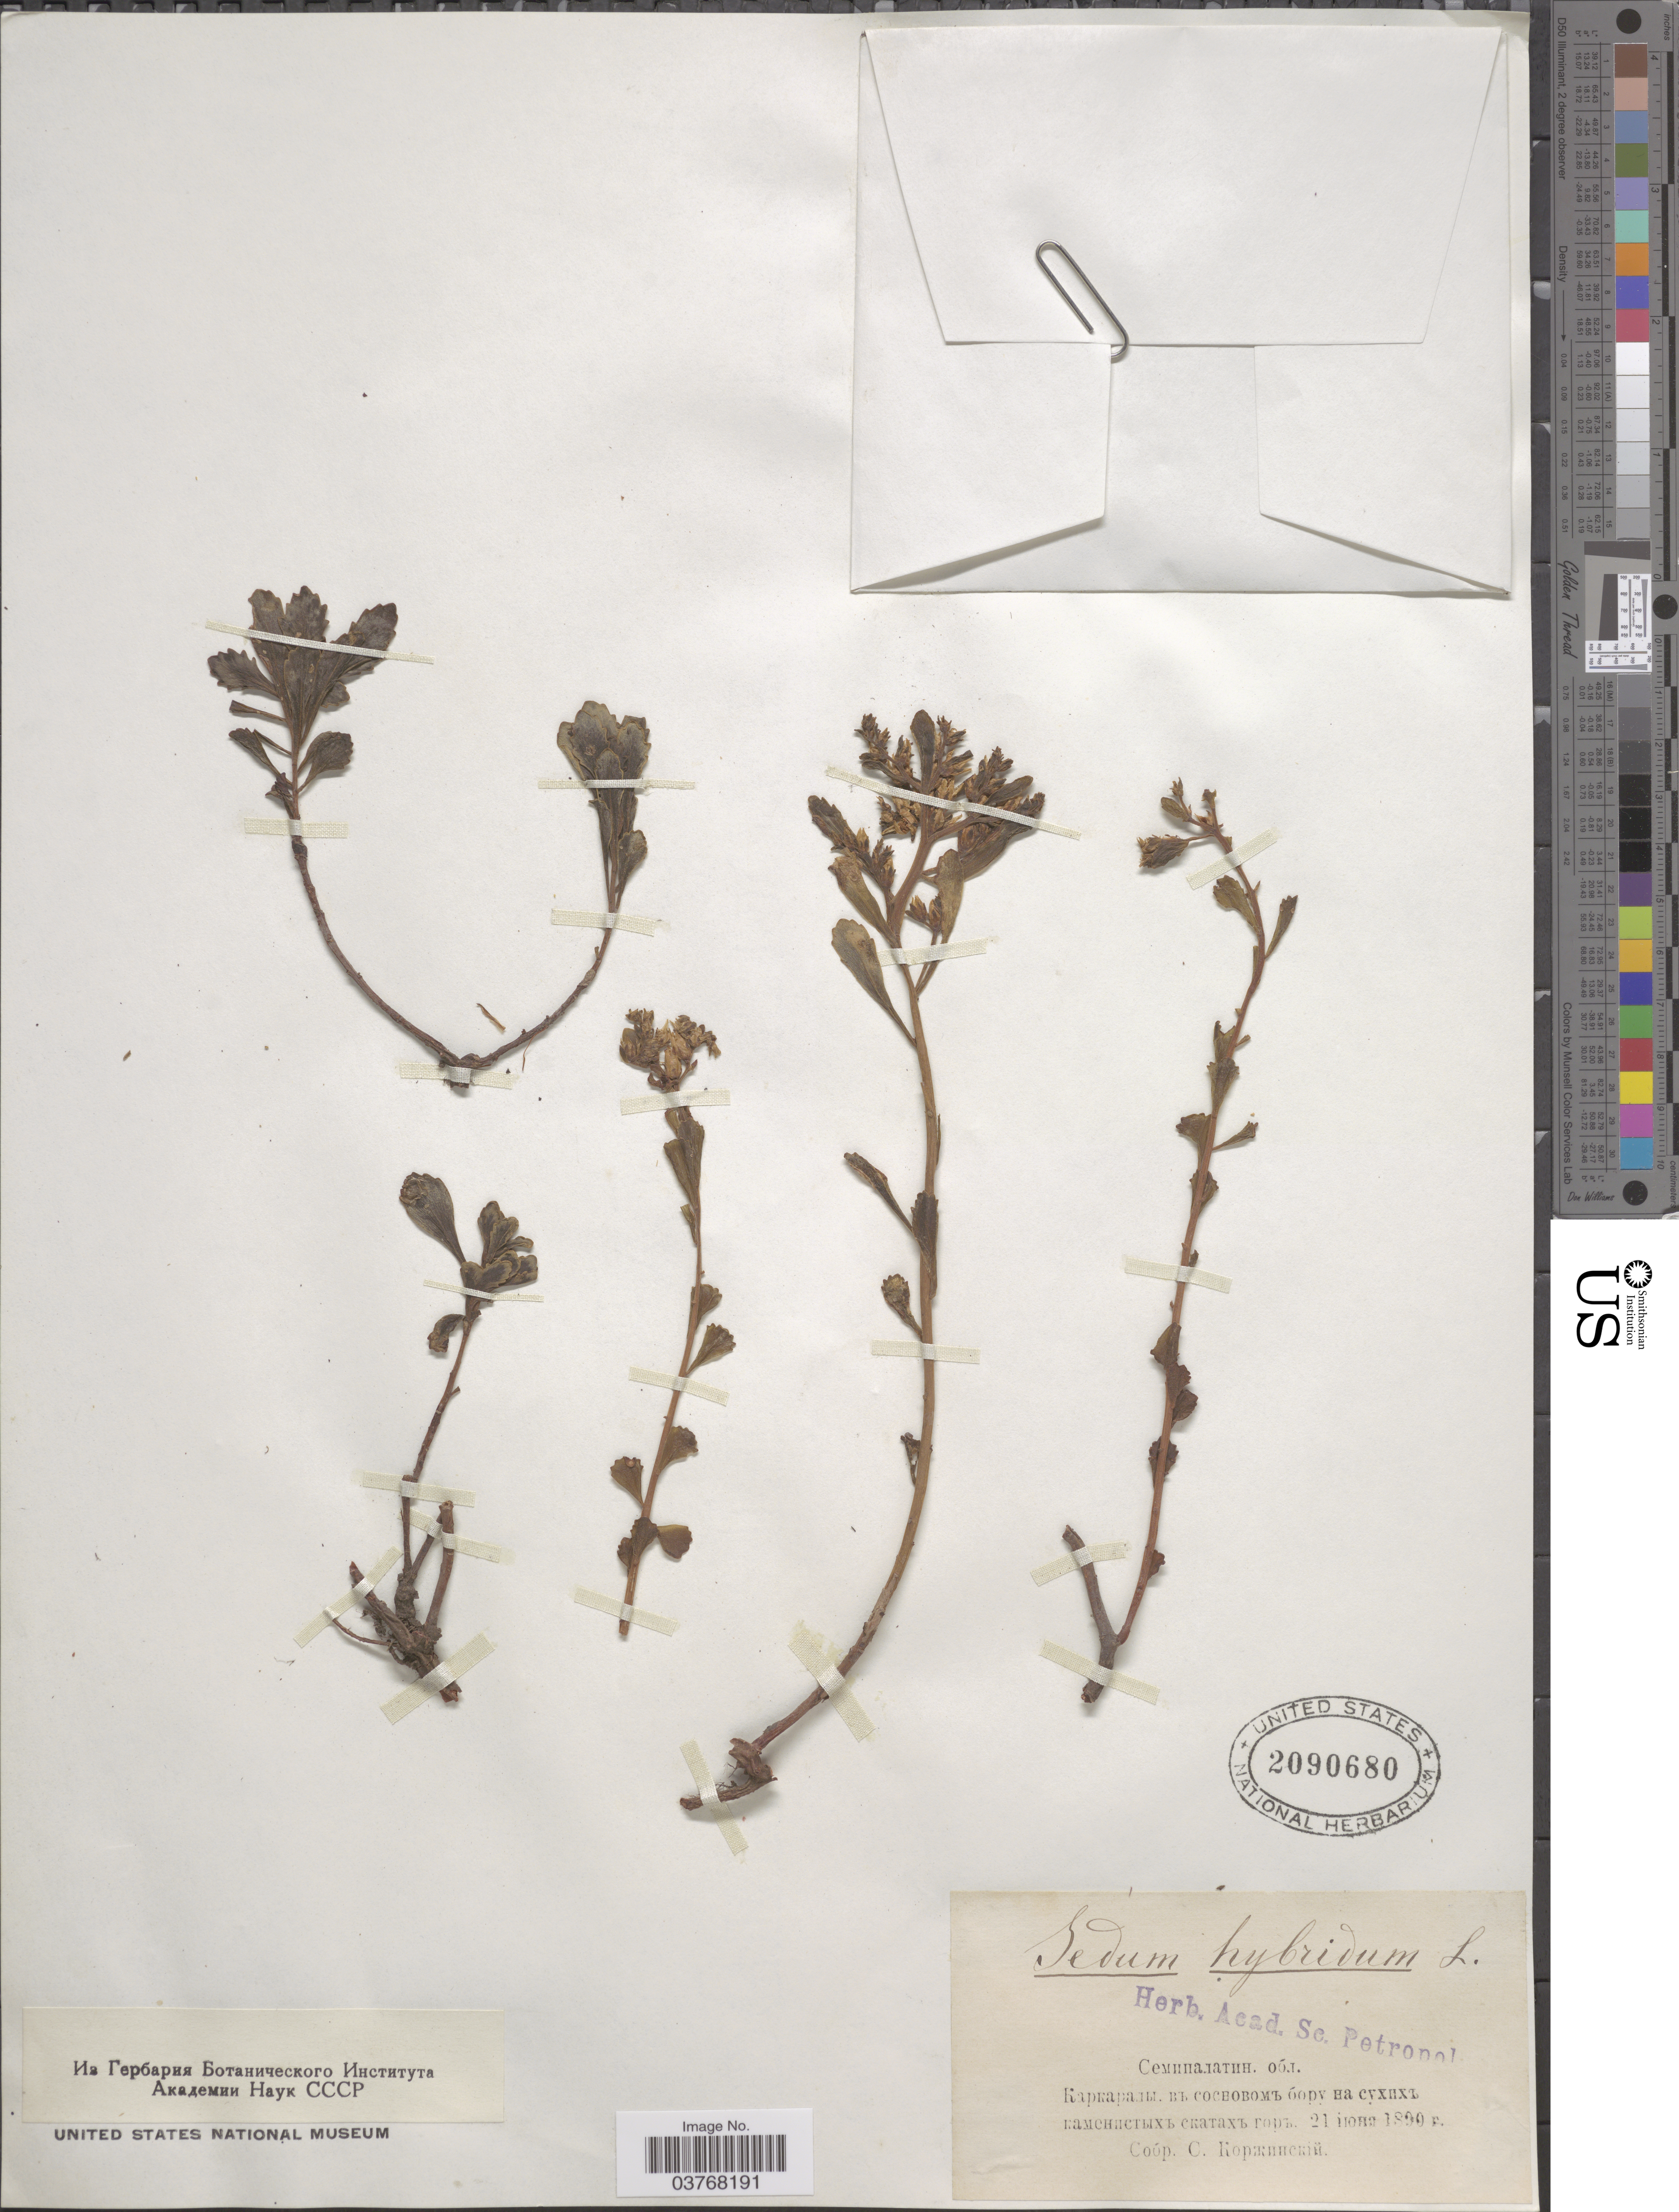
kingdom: Plantae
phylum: Tracheophyta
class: Magnoliopsida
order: Saxifragales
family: Crassulaceae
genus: Phedimus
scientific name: Phedimus hybridus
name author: (L.) 't Hart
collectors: S. Korzchinsky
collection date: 1890-06-21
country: Kazakhstan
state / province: Karaganda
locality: Karkaraly.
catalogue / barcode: US 2090680